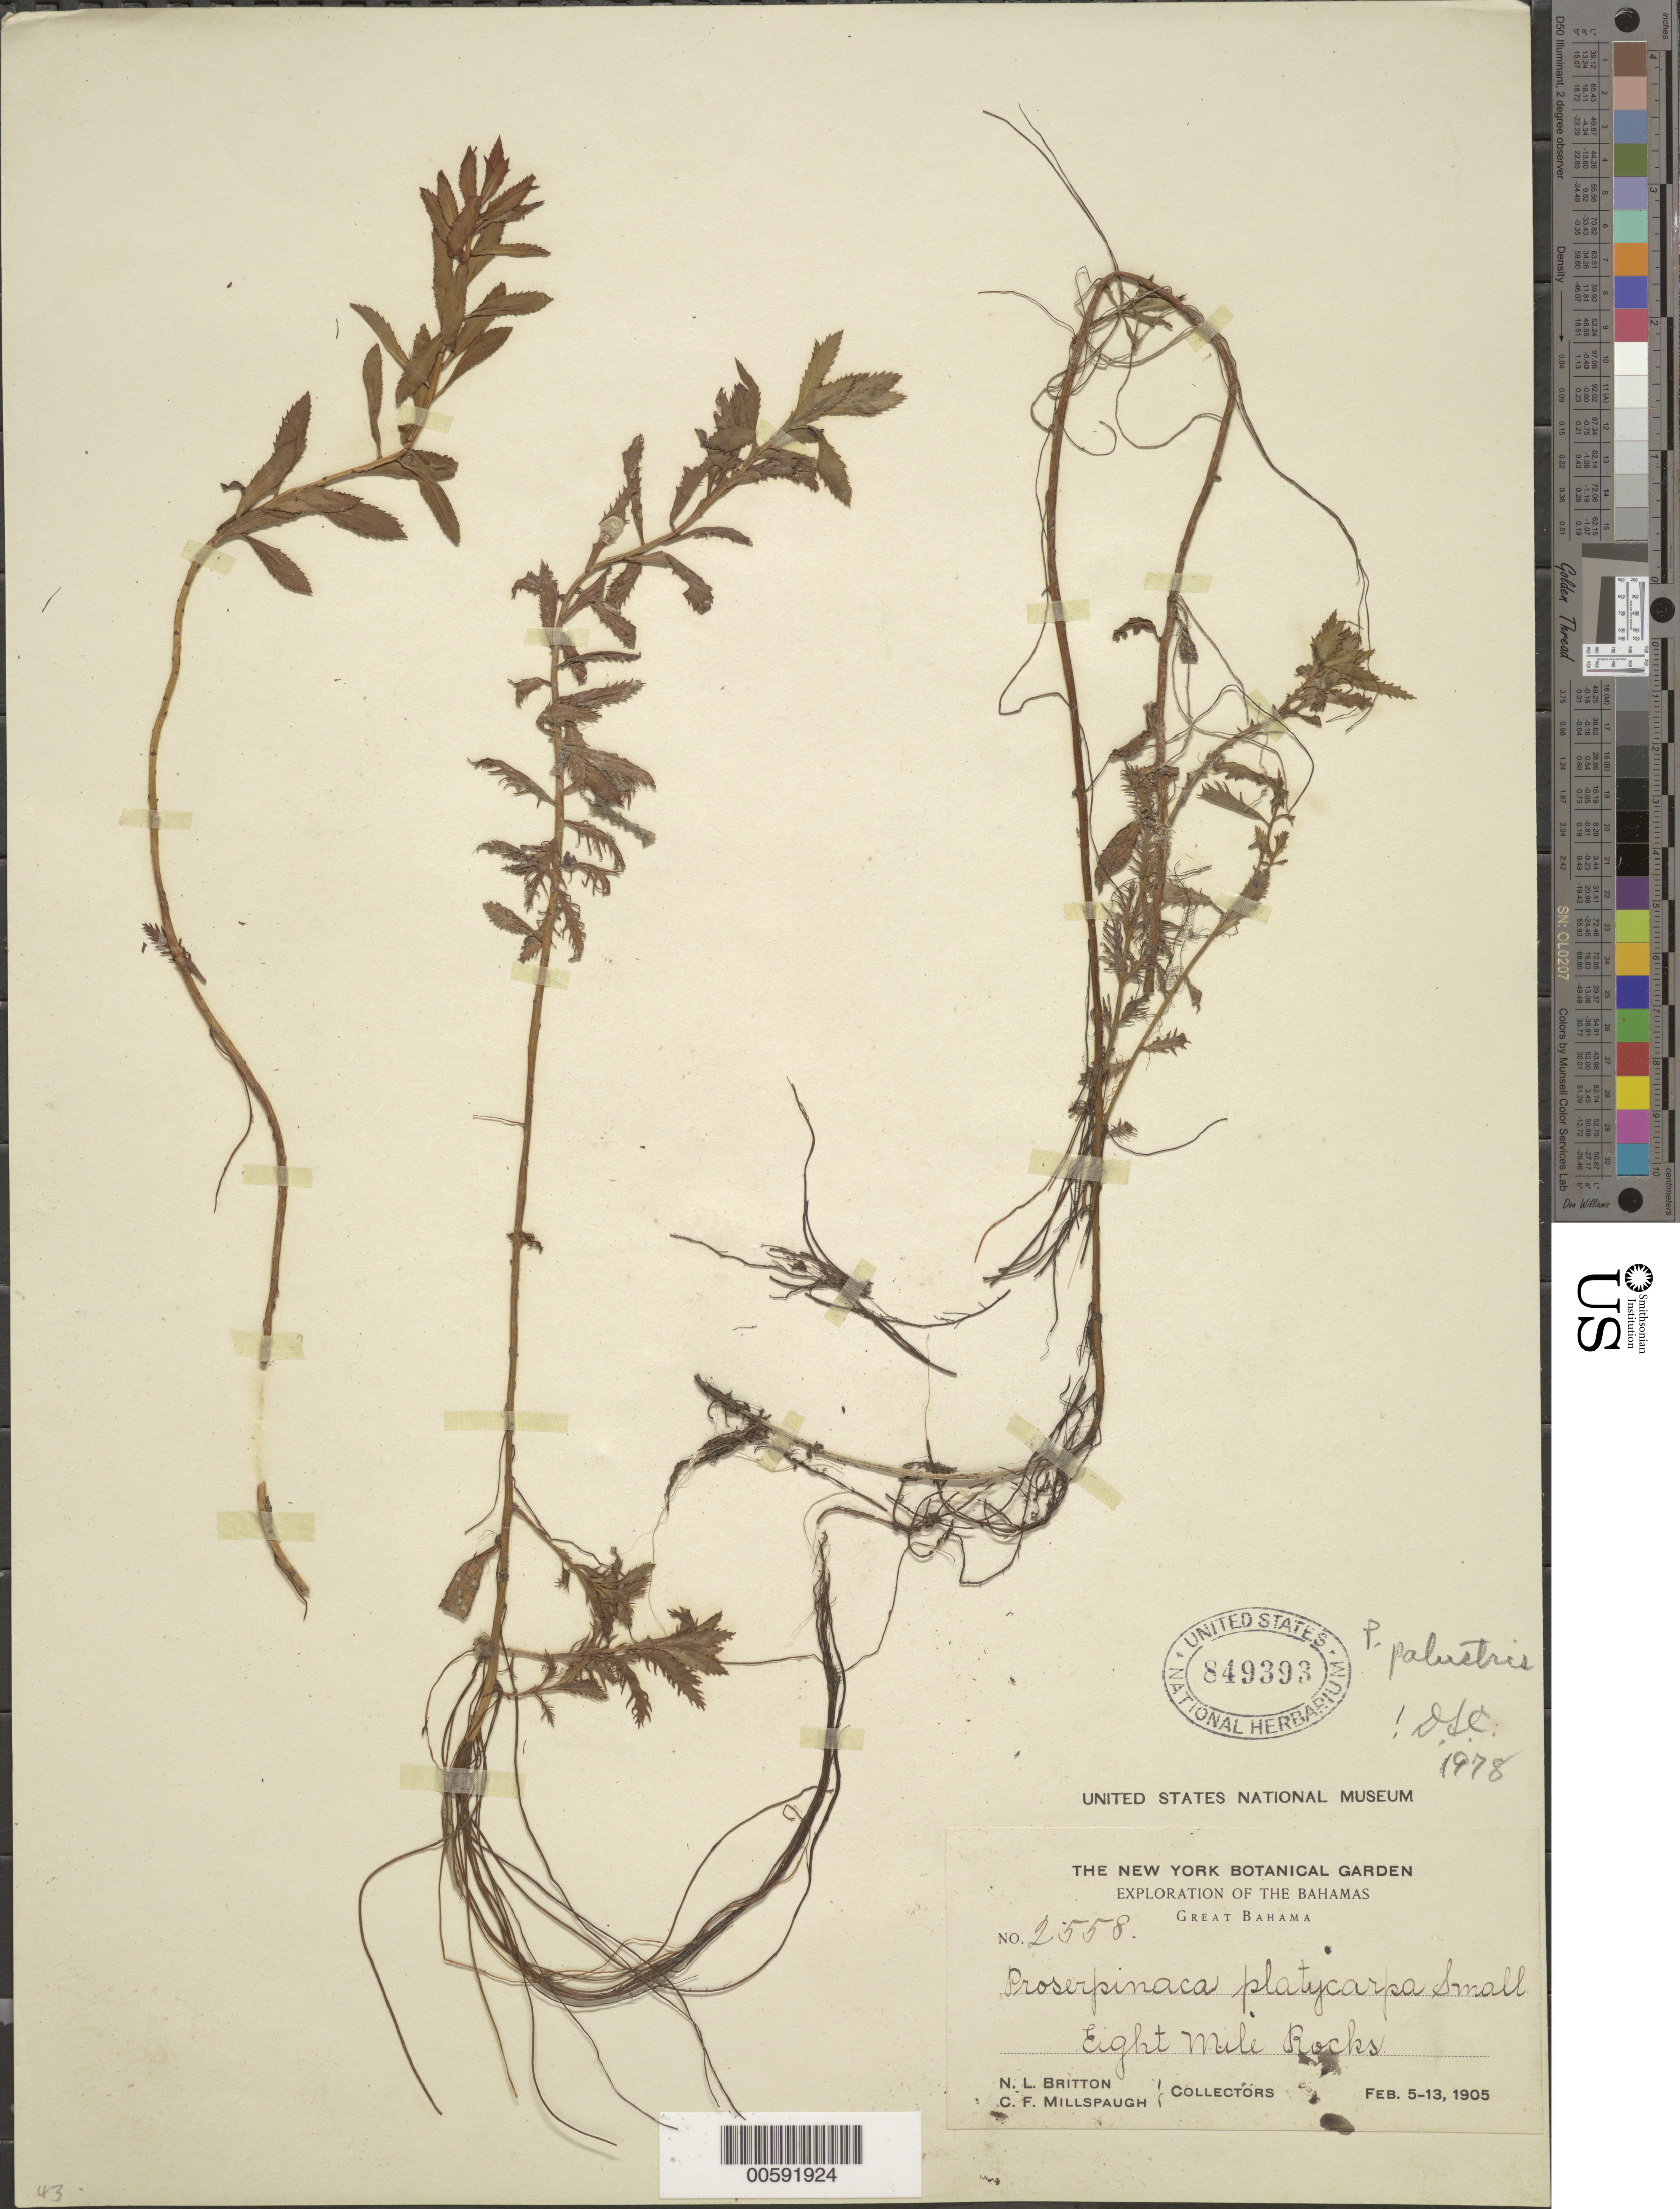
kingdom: Plantae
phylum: Tracheophyta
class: Magnoliopsida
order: Saxifragales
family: Haloragaceae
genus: Proserpinaca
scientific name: Proserpinaca palustris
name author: L.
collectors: N. Britton & C. F. Millspaugh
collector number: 2558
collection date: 1905-02-05/1905-02-13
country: Bahamas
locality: Great Bahama. Eight Mile Rocks.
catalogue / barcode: US 849393